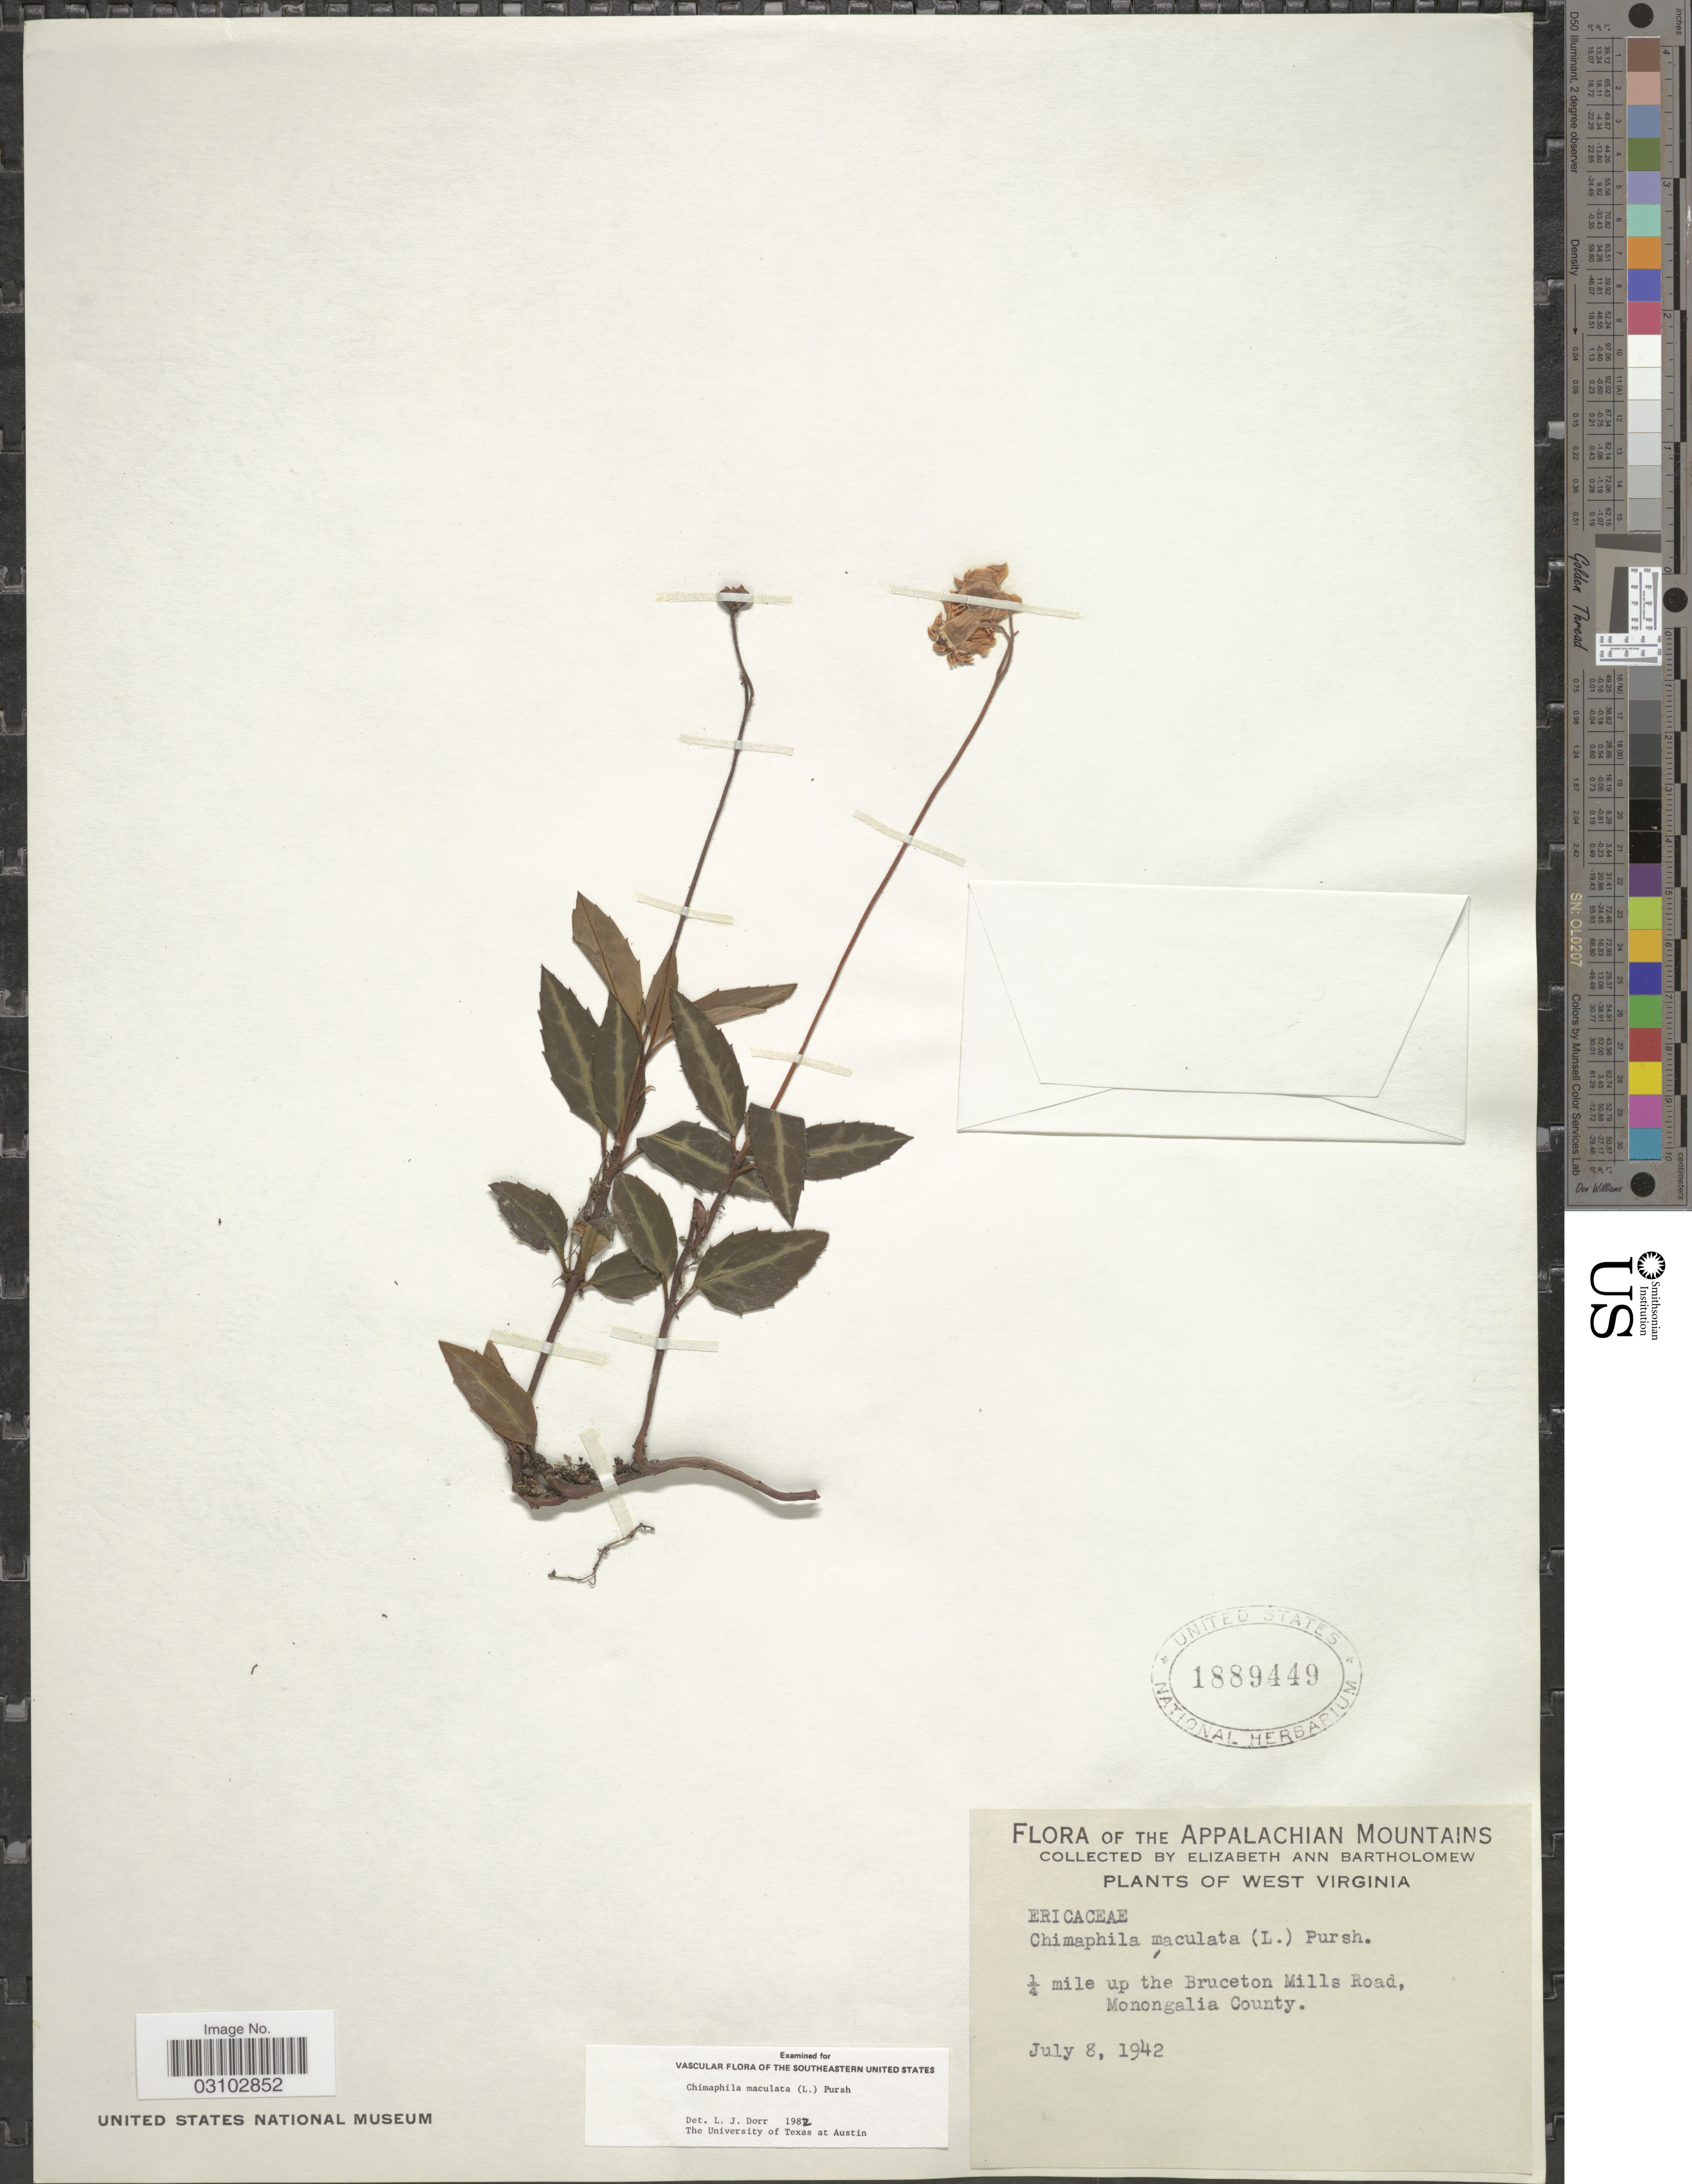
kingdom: Plantae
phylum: Tracheophyta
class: Magnoliopsida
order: Ericales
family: Ericaceae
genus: Chimaphila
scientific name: Chimaphila maculata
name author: (L.) Pursh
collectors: E. Bartholomew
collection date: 1942-07-08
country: United States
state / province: West Virginia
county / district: Monongalia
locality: The Appalachian Mountains. ¼ mile up the Bruceton Mills Road, Monongalia County.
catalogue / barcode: US 1889449